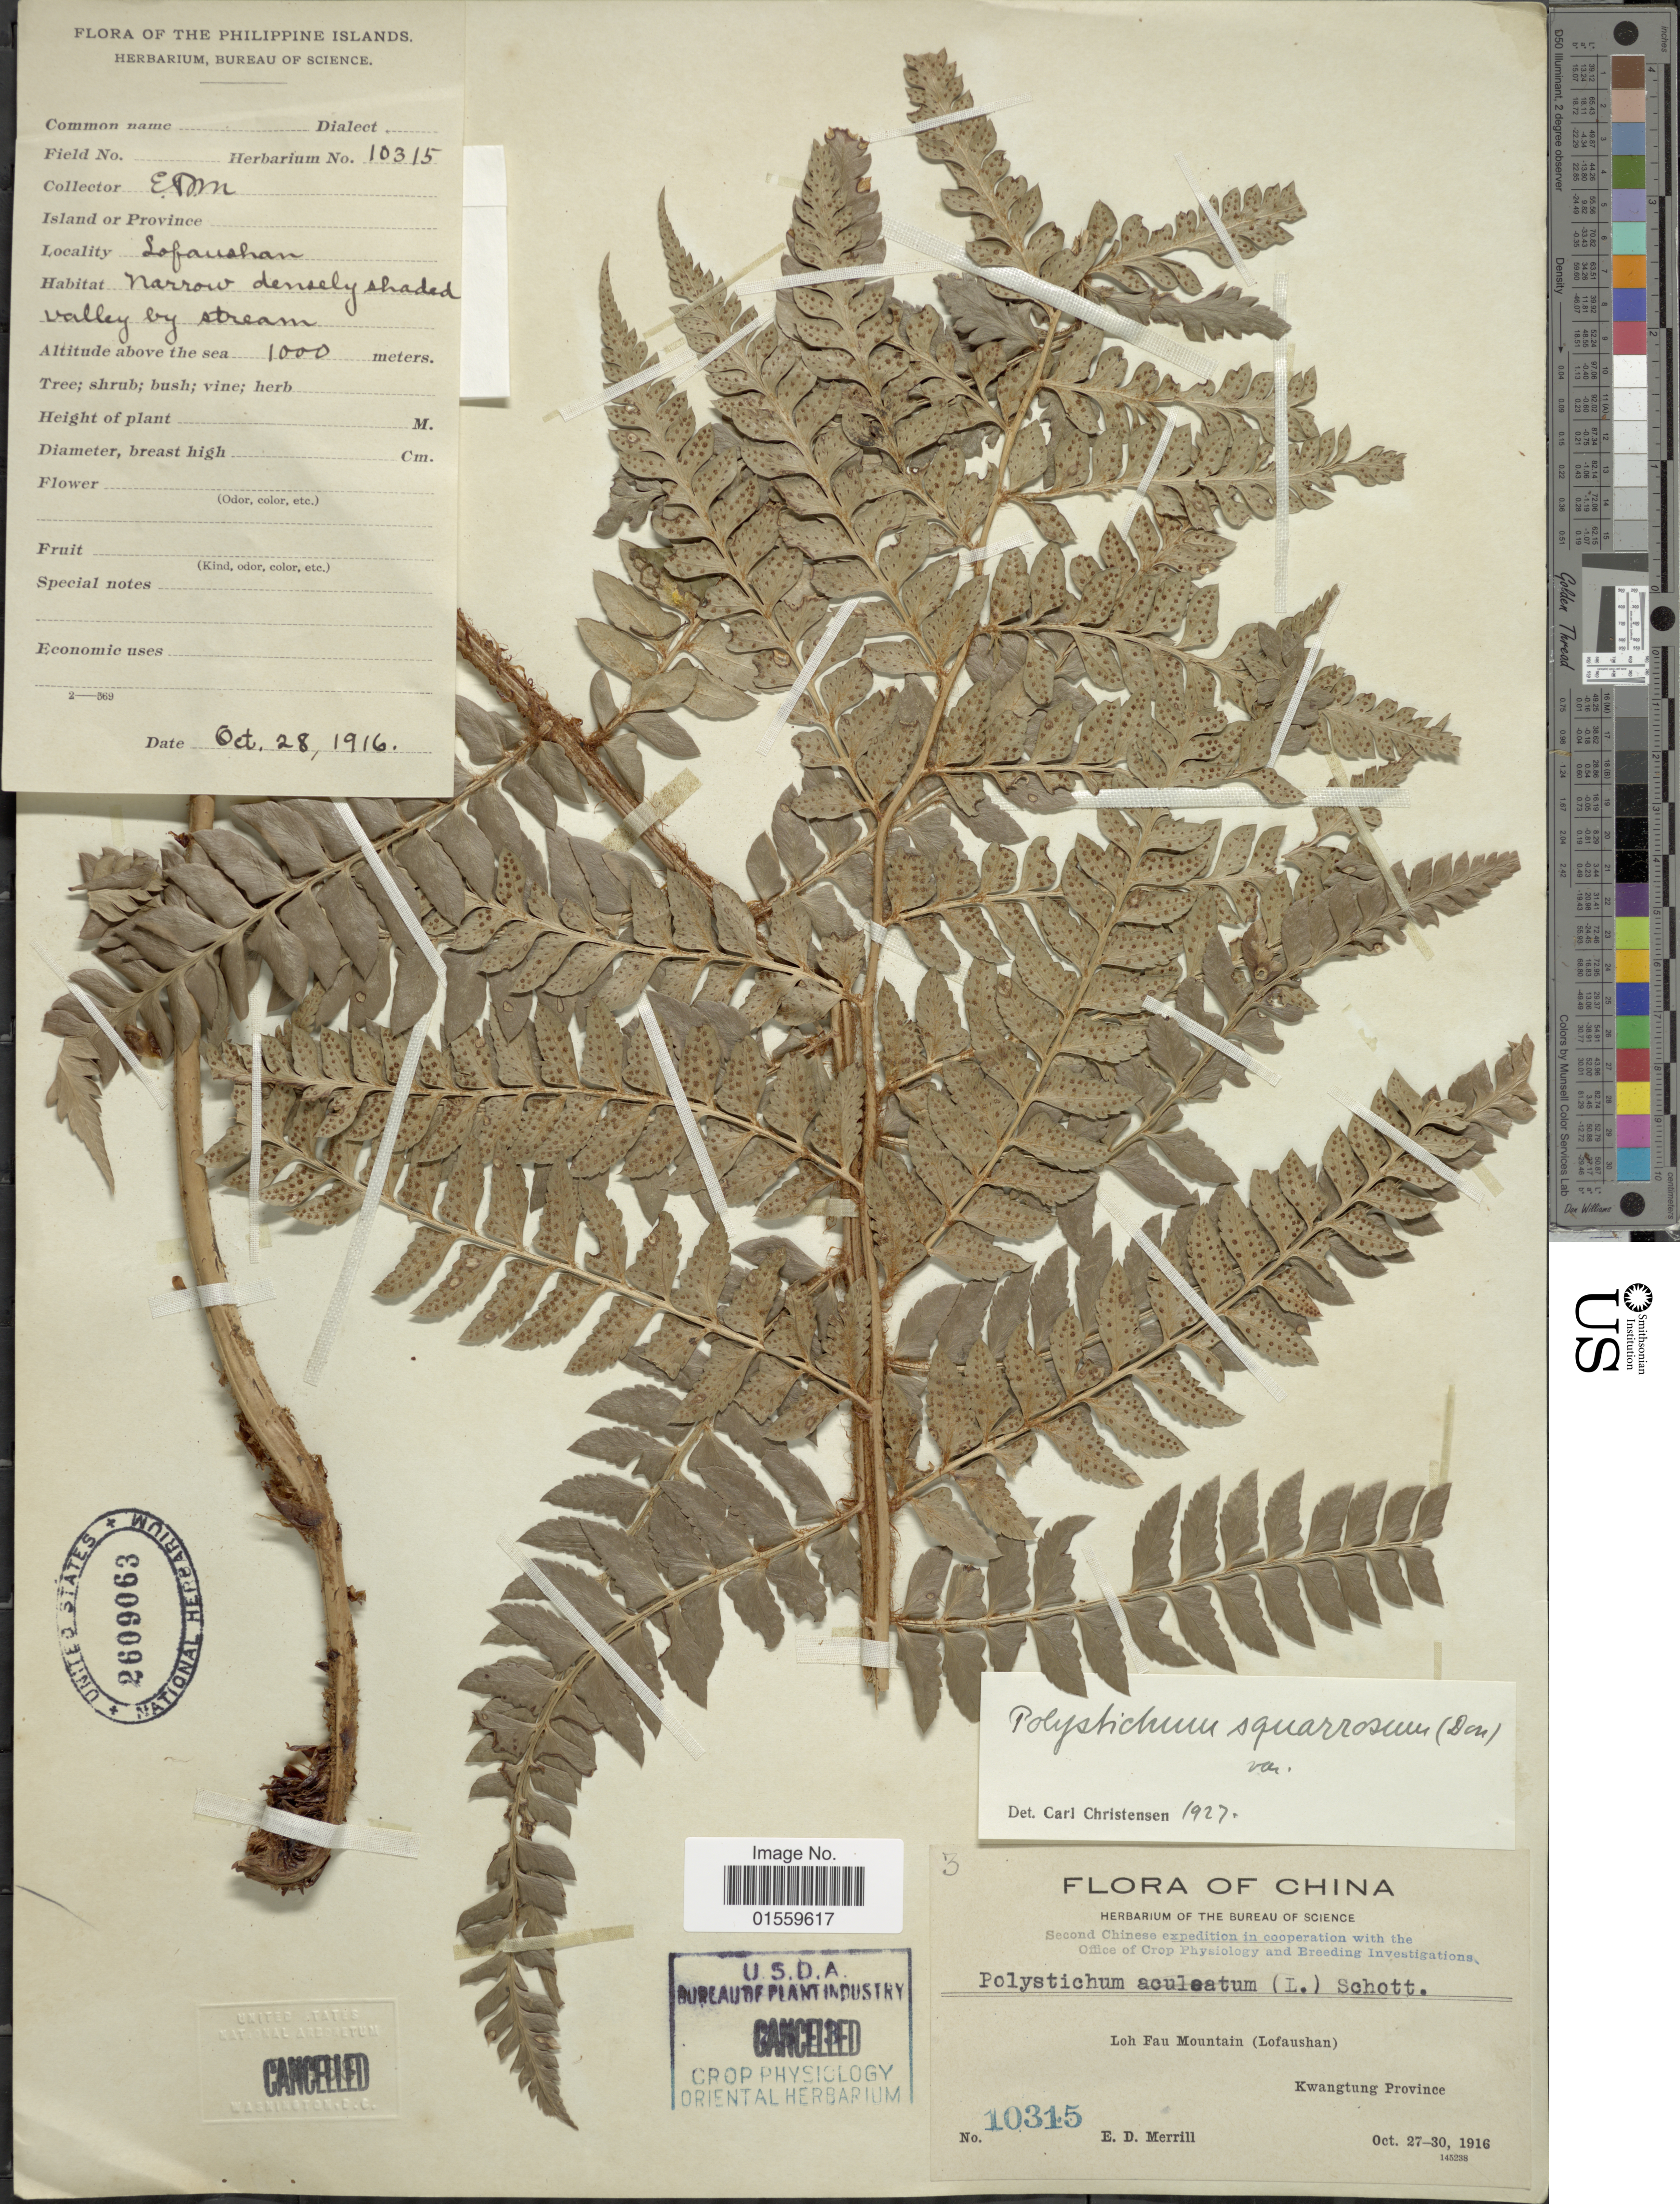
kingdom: Plantae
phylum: Tracheophyta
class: Polypodiopsida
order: Polypodiales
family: Dryopteridaceae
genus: Polystichum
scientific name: Polystichum squarrosum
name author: (D. Don) Fée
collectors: E. Merrill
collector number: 10315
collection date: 1916-10-28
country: China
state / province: Guangdong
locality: Loh Fau Mountain (Lofaushan), Kwangtung Province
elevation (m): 1000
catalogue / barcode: US 2609063